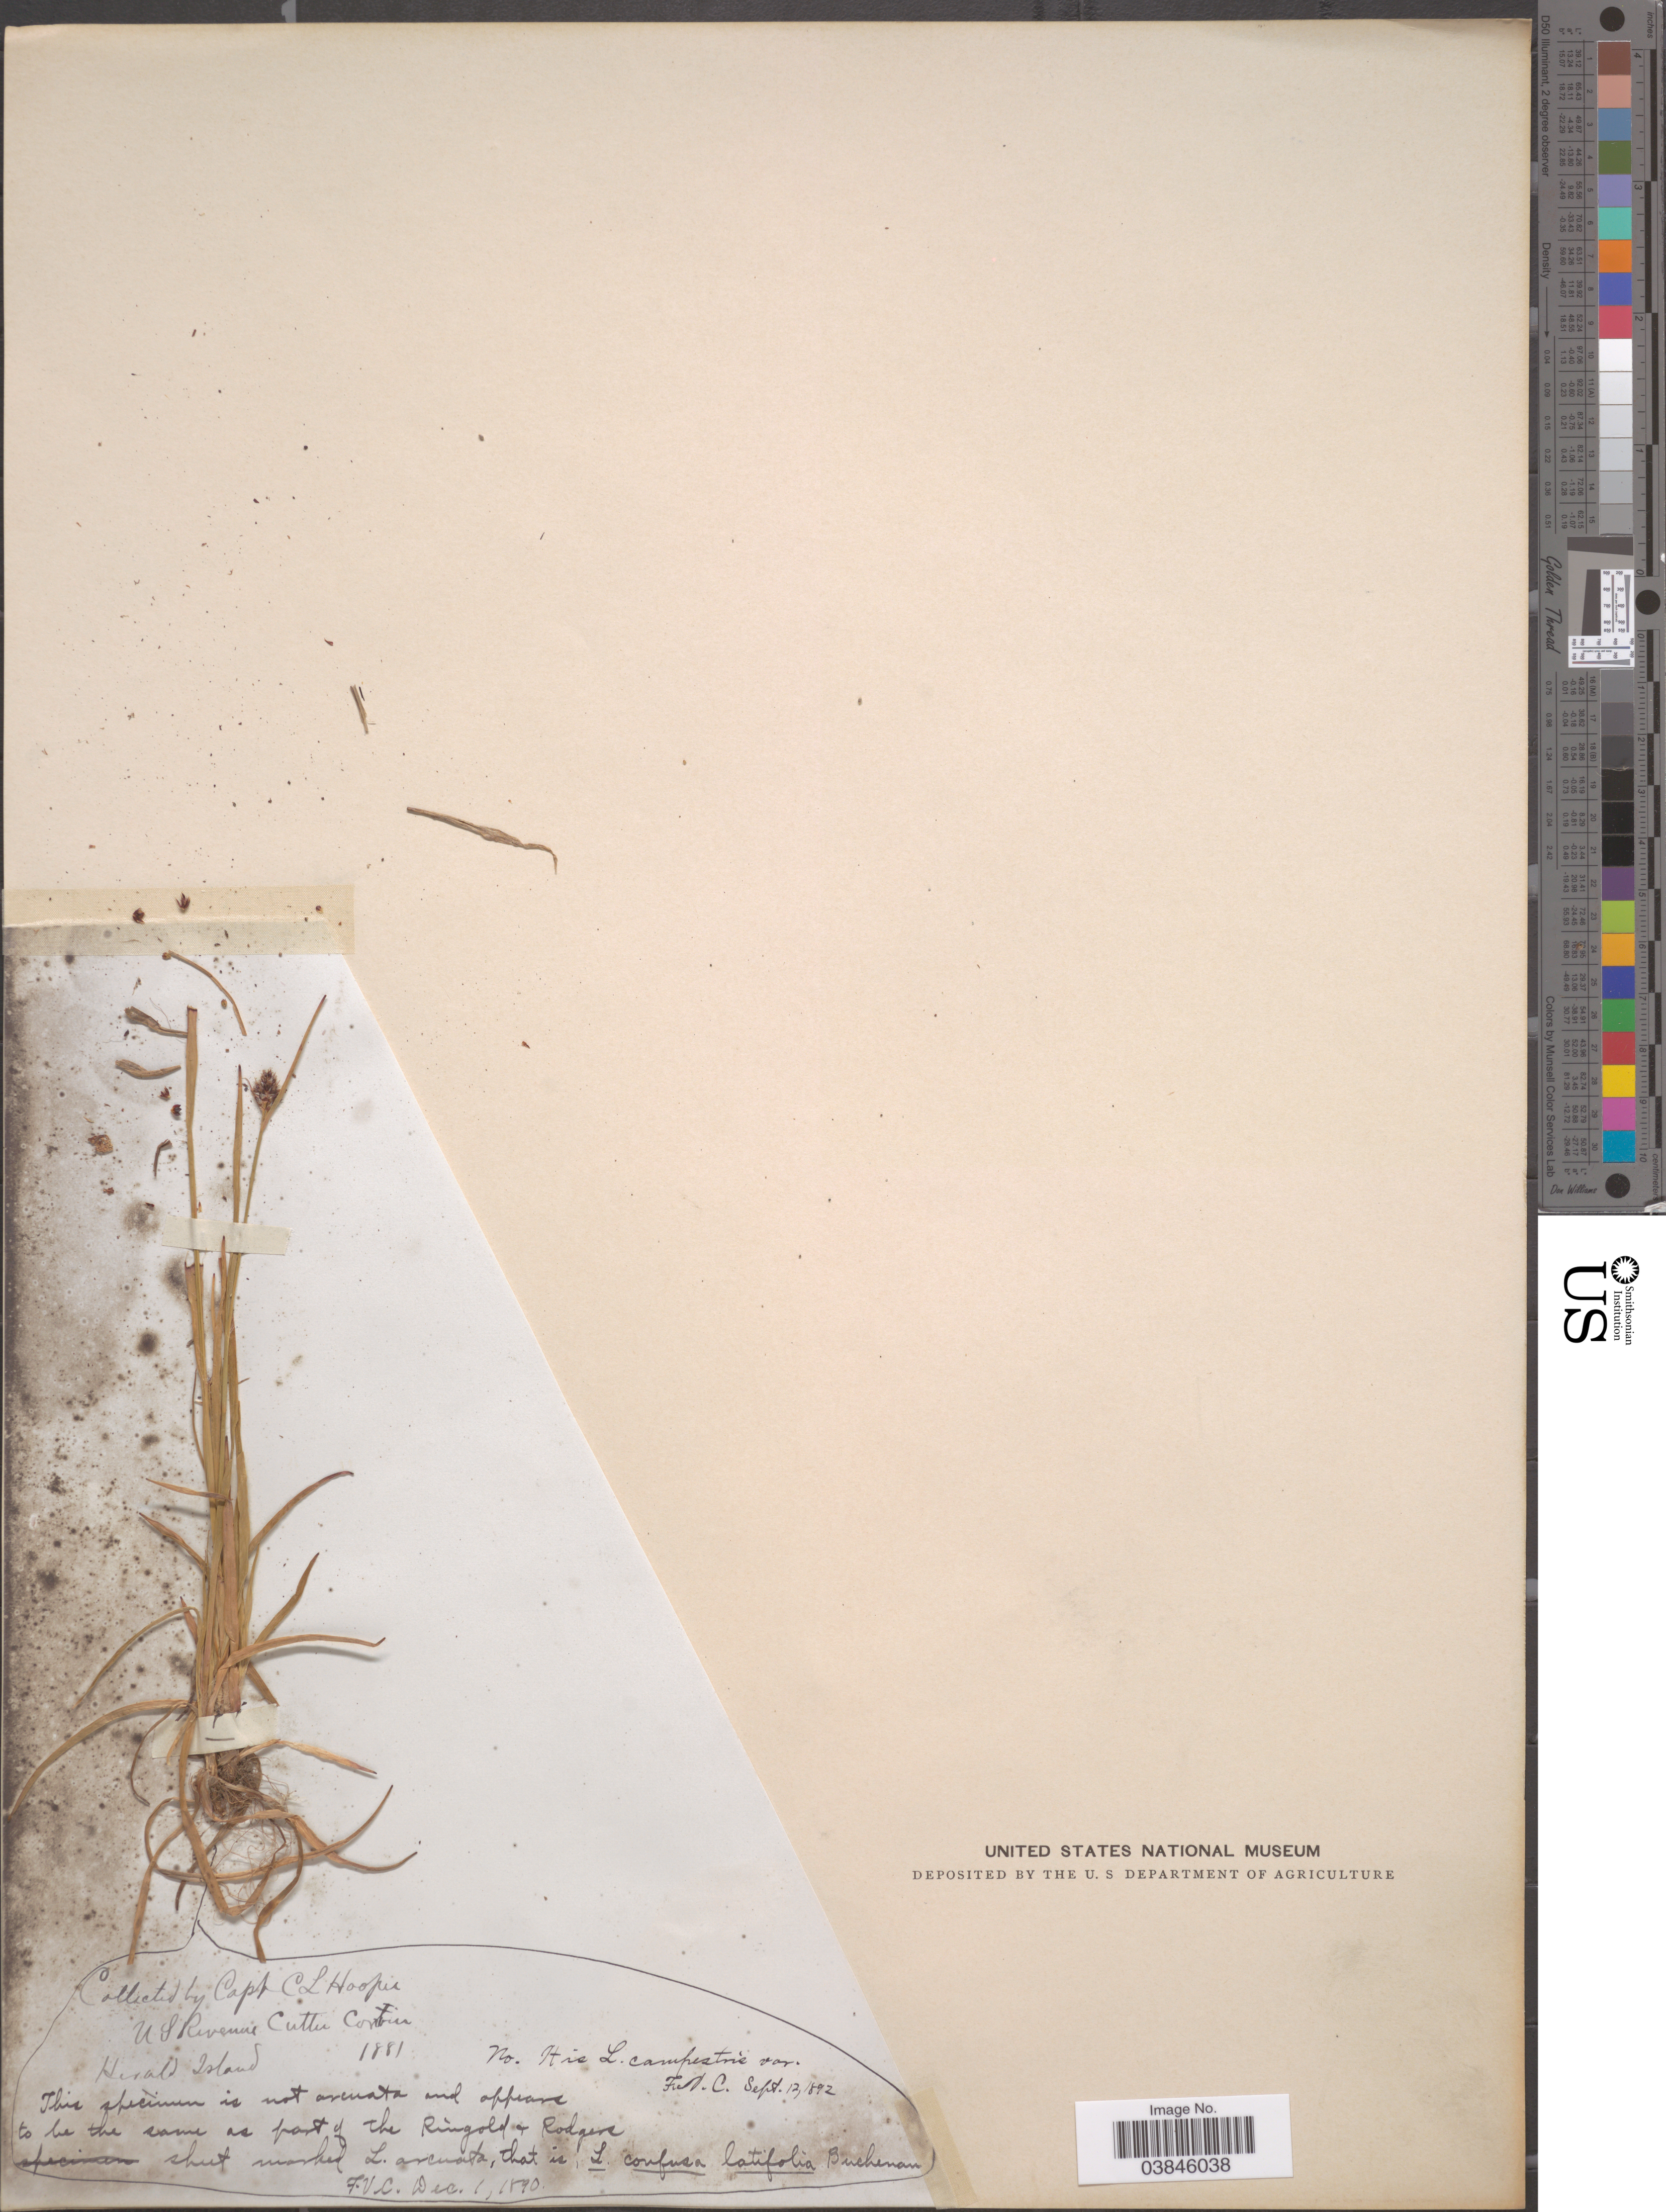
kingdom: Plantae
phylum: Tracheophyta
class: Liliopsida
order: Poales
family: Juncaceae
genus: Luzula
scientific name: Luzula multiflora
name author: (Ehrh.) Lej.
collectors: C. Hooper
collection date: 1881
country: Russian Federation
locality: Herald Island.